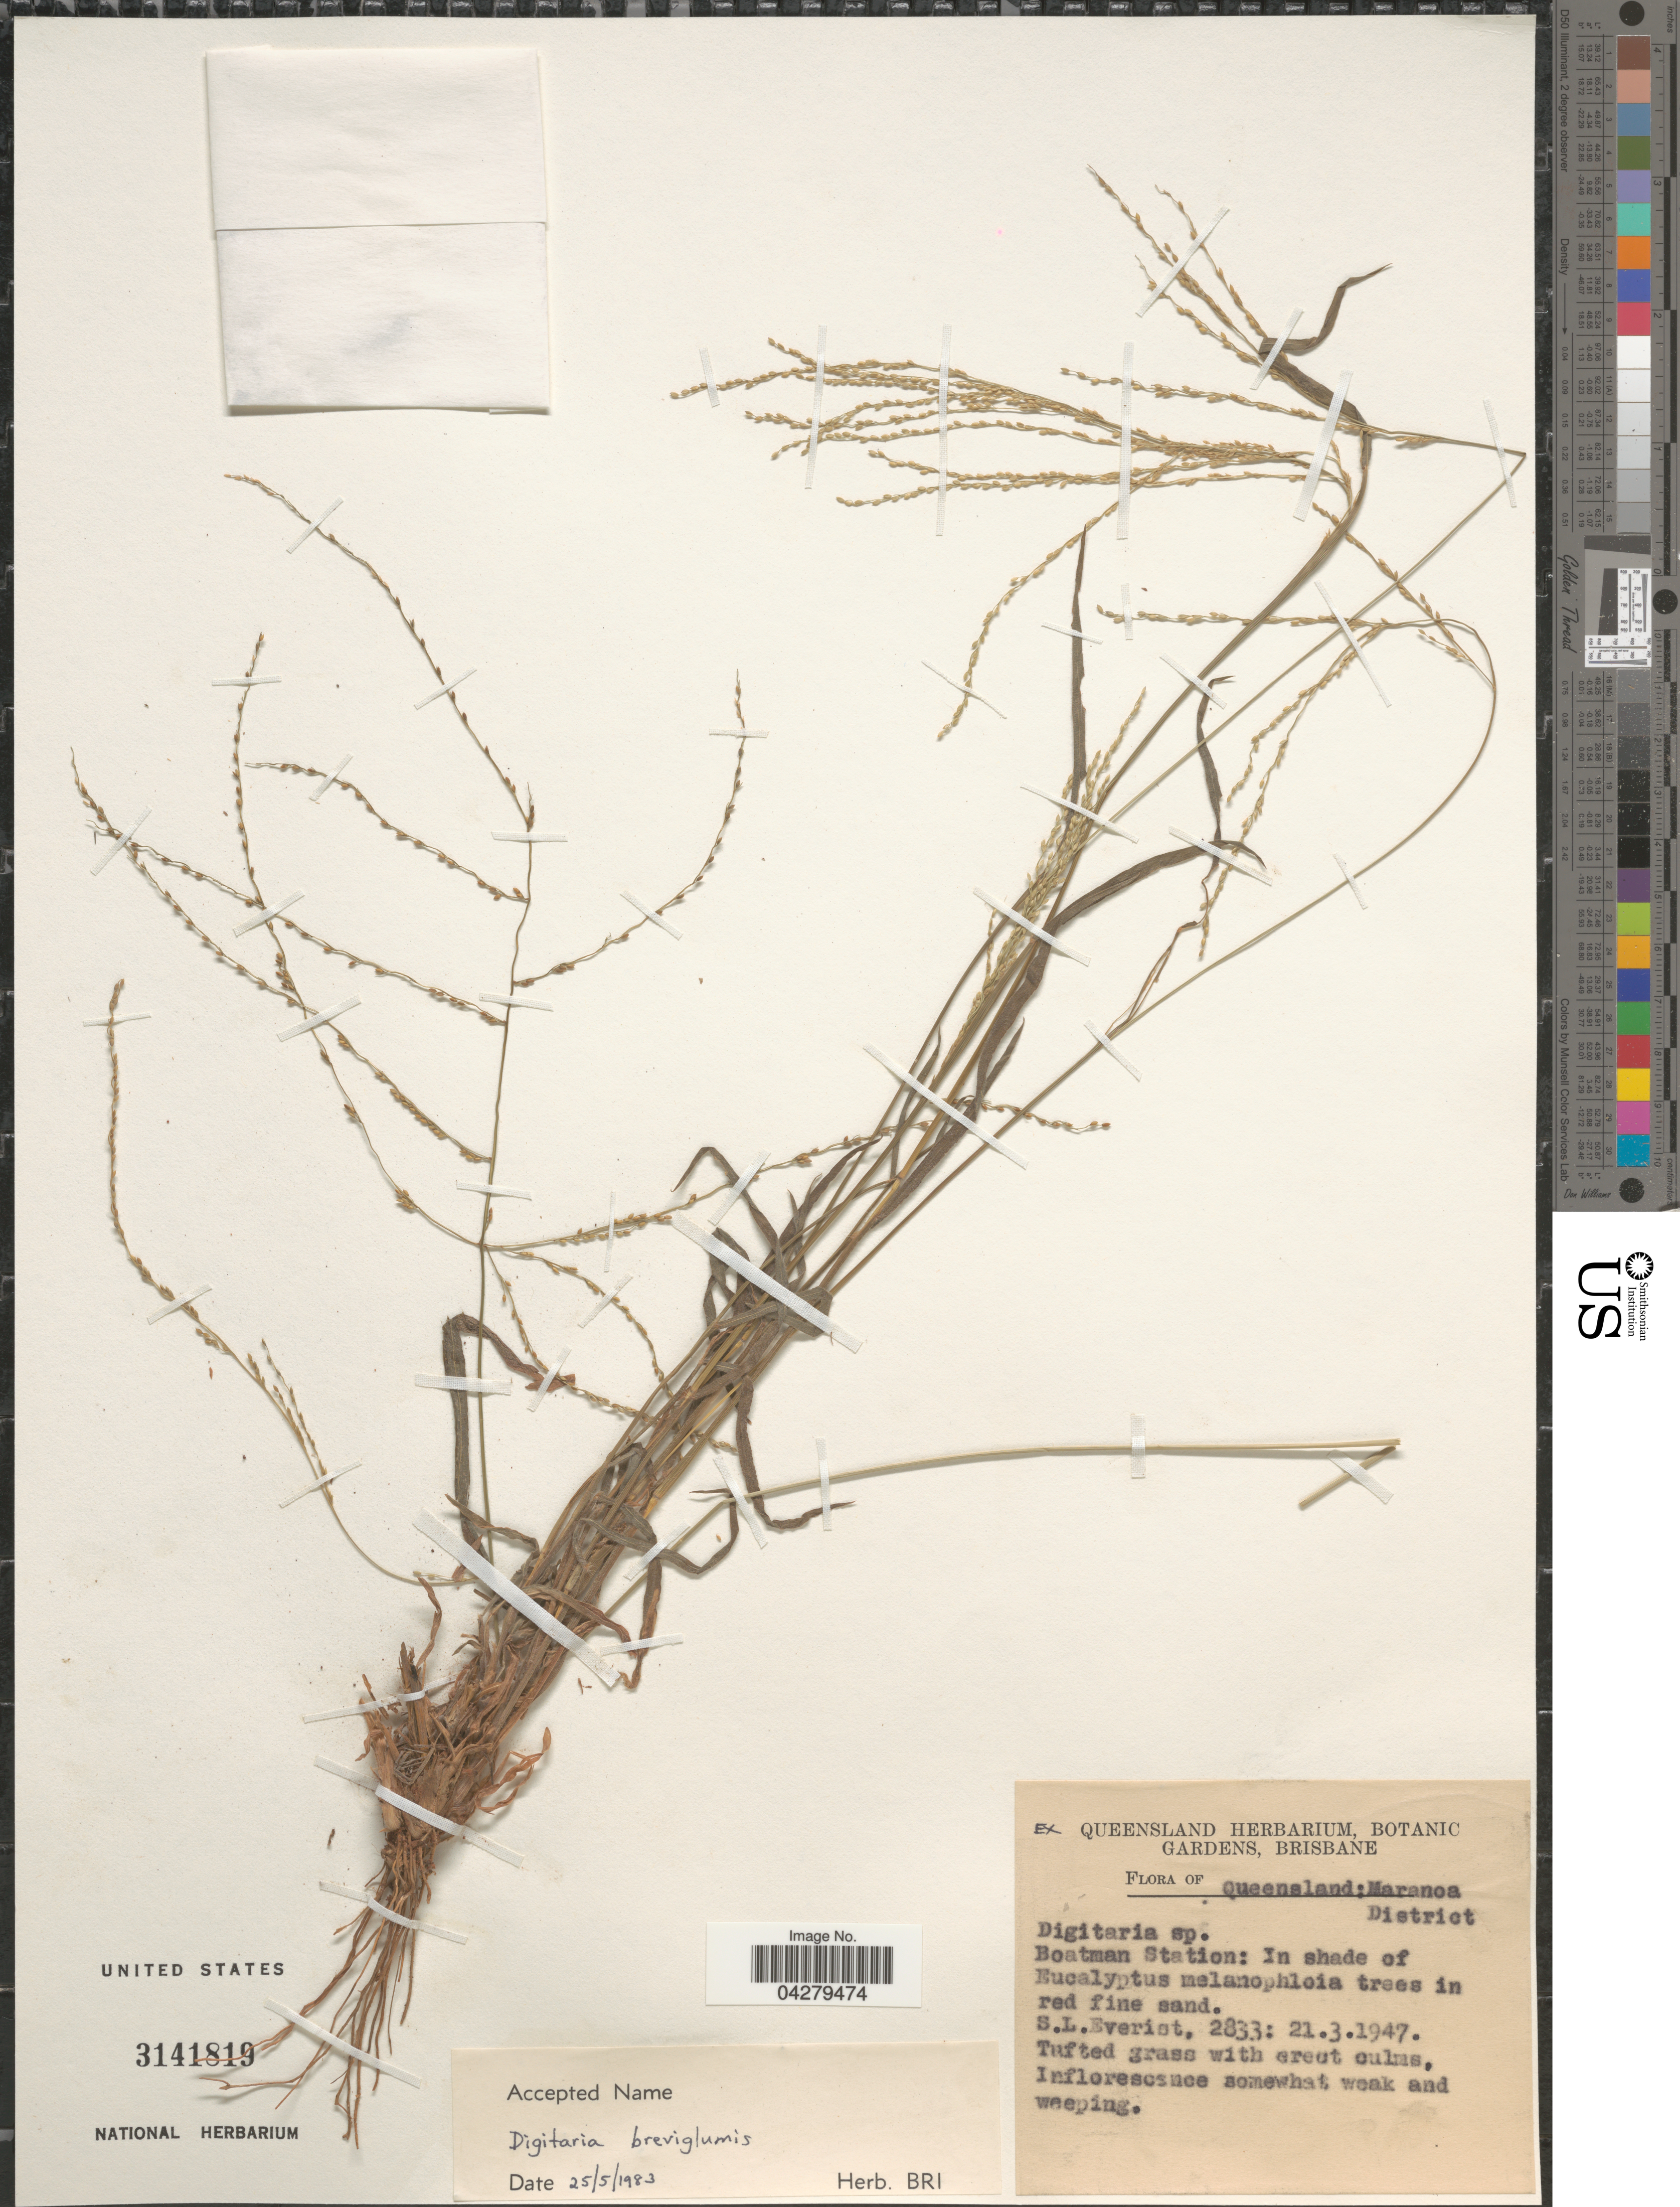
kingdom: Plantae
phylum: Tracheophyta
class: Liliopsida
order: Poales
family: Poaceae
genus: Digitaria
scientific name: Digitaria breviglumis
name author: (Domin) Henr.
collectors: S. Everist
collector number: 2833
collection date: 1947-03-21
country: Australia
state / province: Queensland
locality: Maranoa District. Boatman Station.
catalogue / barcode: US 3141819